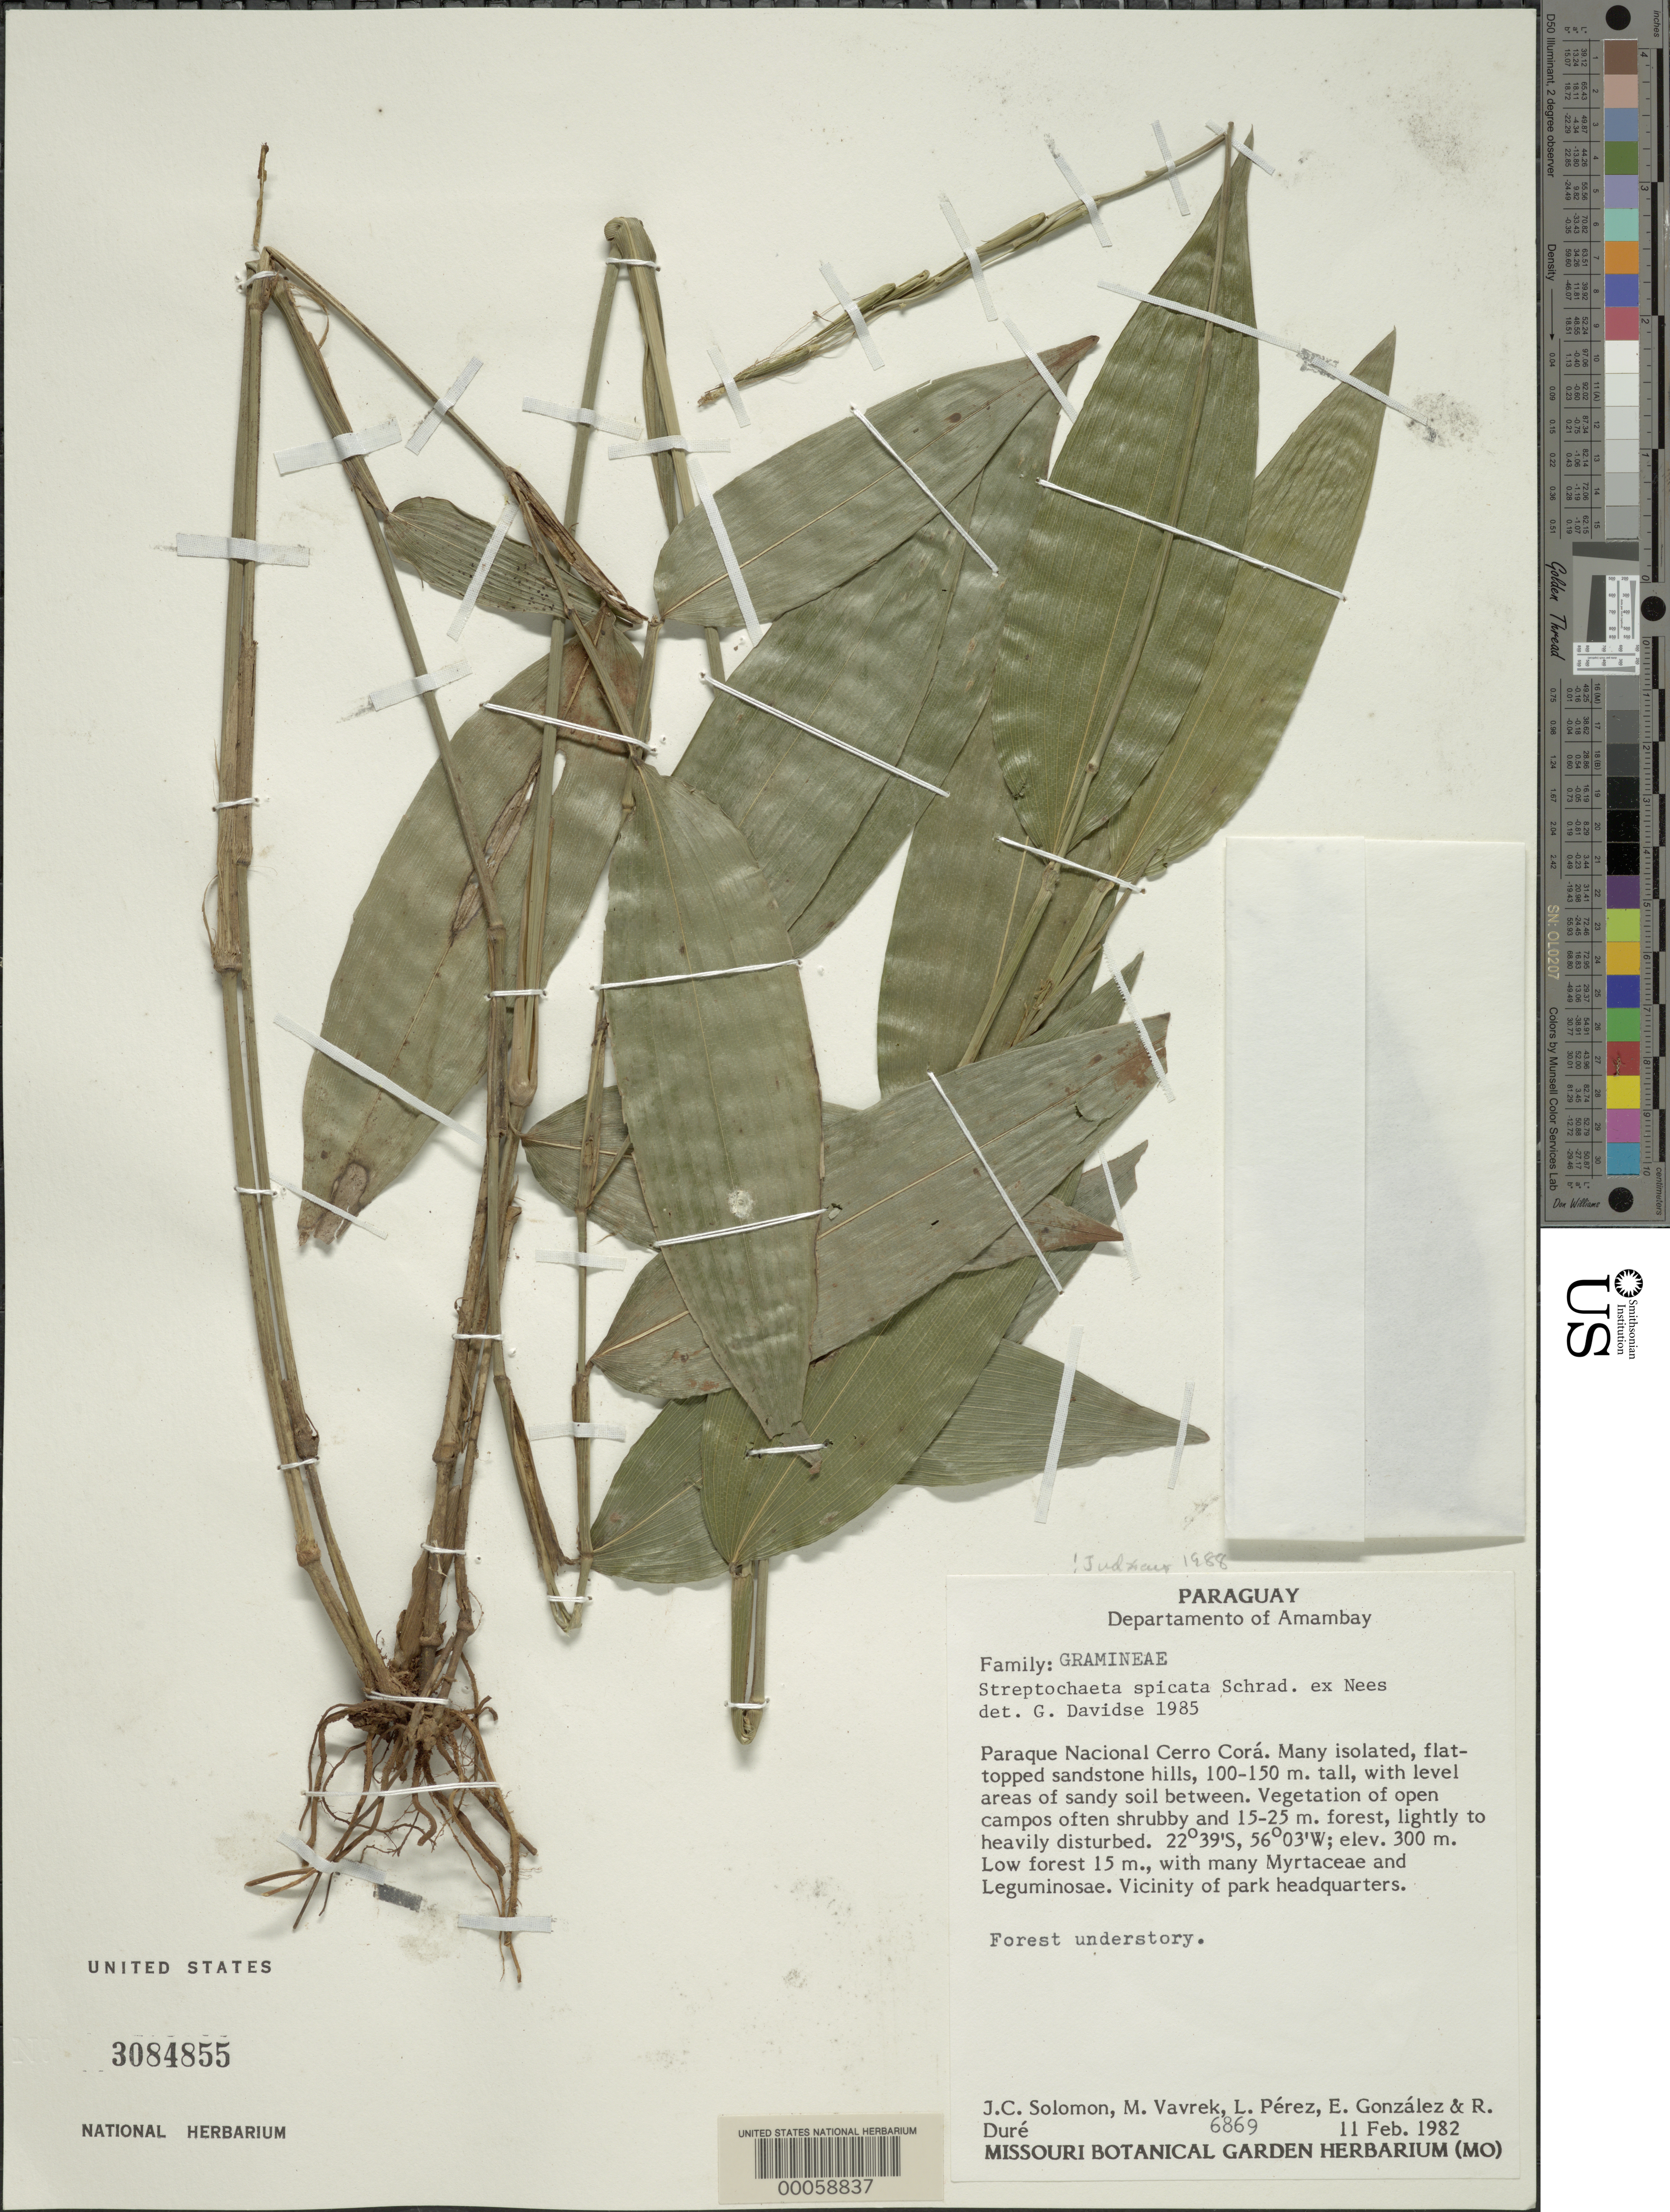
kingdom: Plantae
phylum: Tracheophyta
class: Liliopsida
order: Poales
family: Poaceae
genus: Streptochaeta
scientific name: Streptochaeta spicata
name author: Schrad. ex Nees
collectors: J. C. Solomon, M. Vavrek, L. Perez, E. Gonzalez & R. Duré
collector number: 6869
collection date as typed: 11 Feb 1982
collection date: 1982-02-11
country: Paraguay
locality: Paraque nacional cerro cora, vicinity of park headquarters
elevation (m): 100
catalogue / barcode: US 3084855